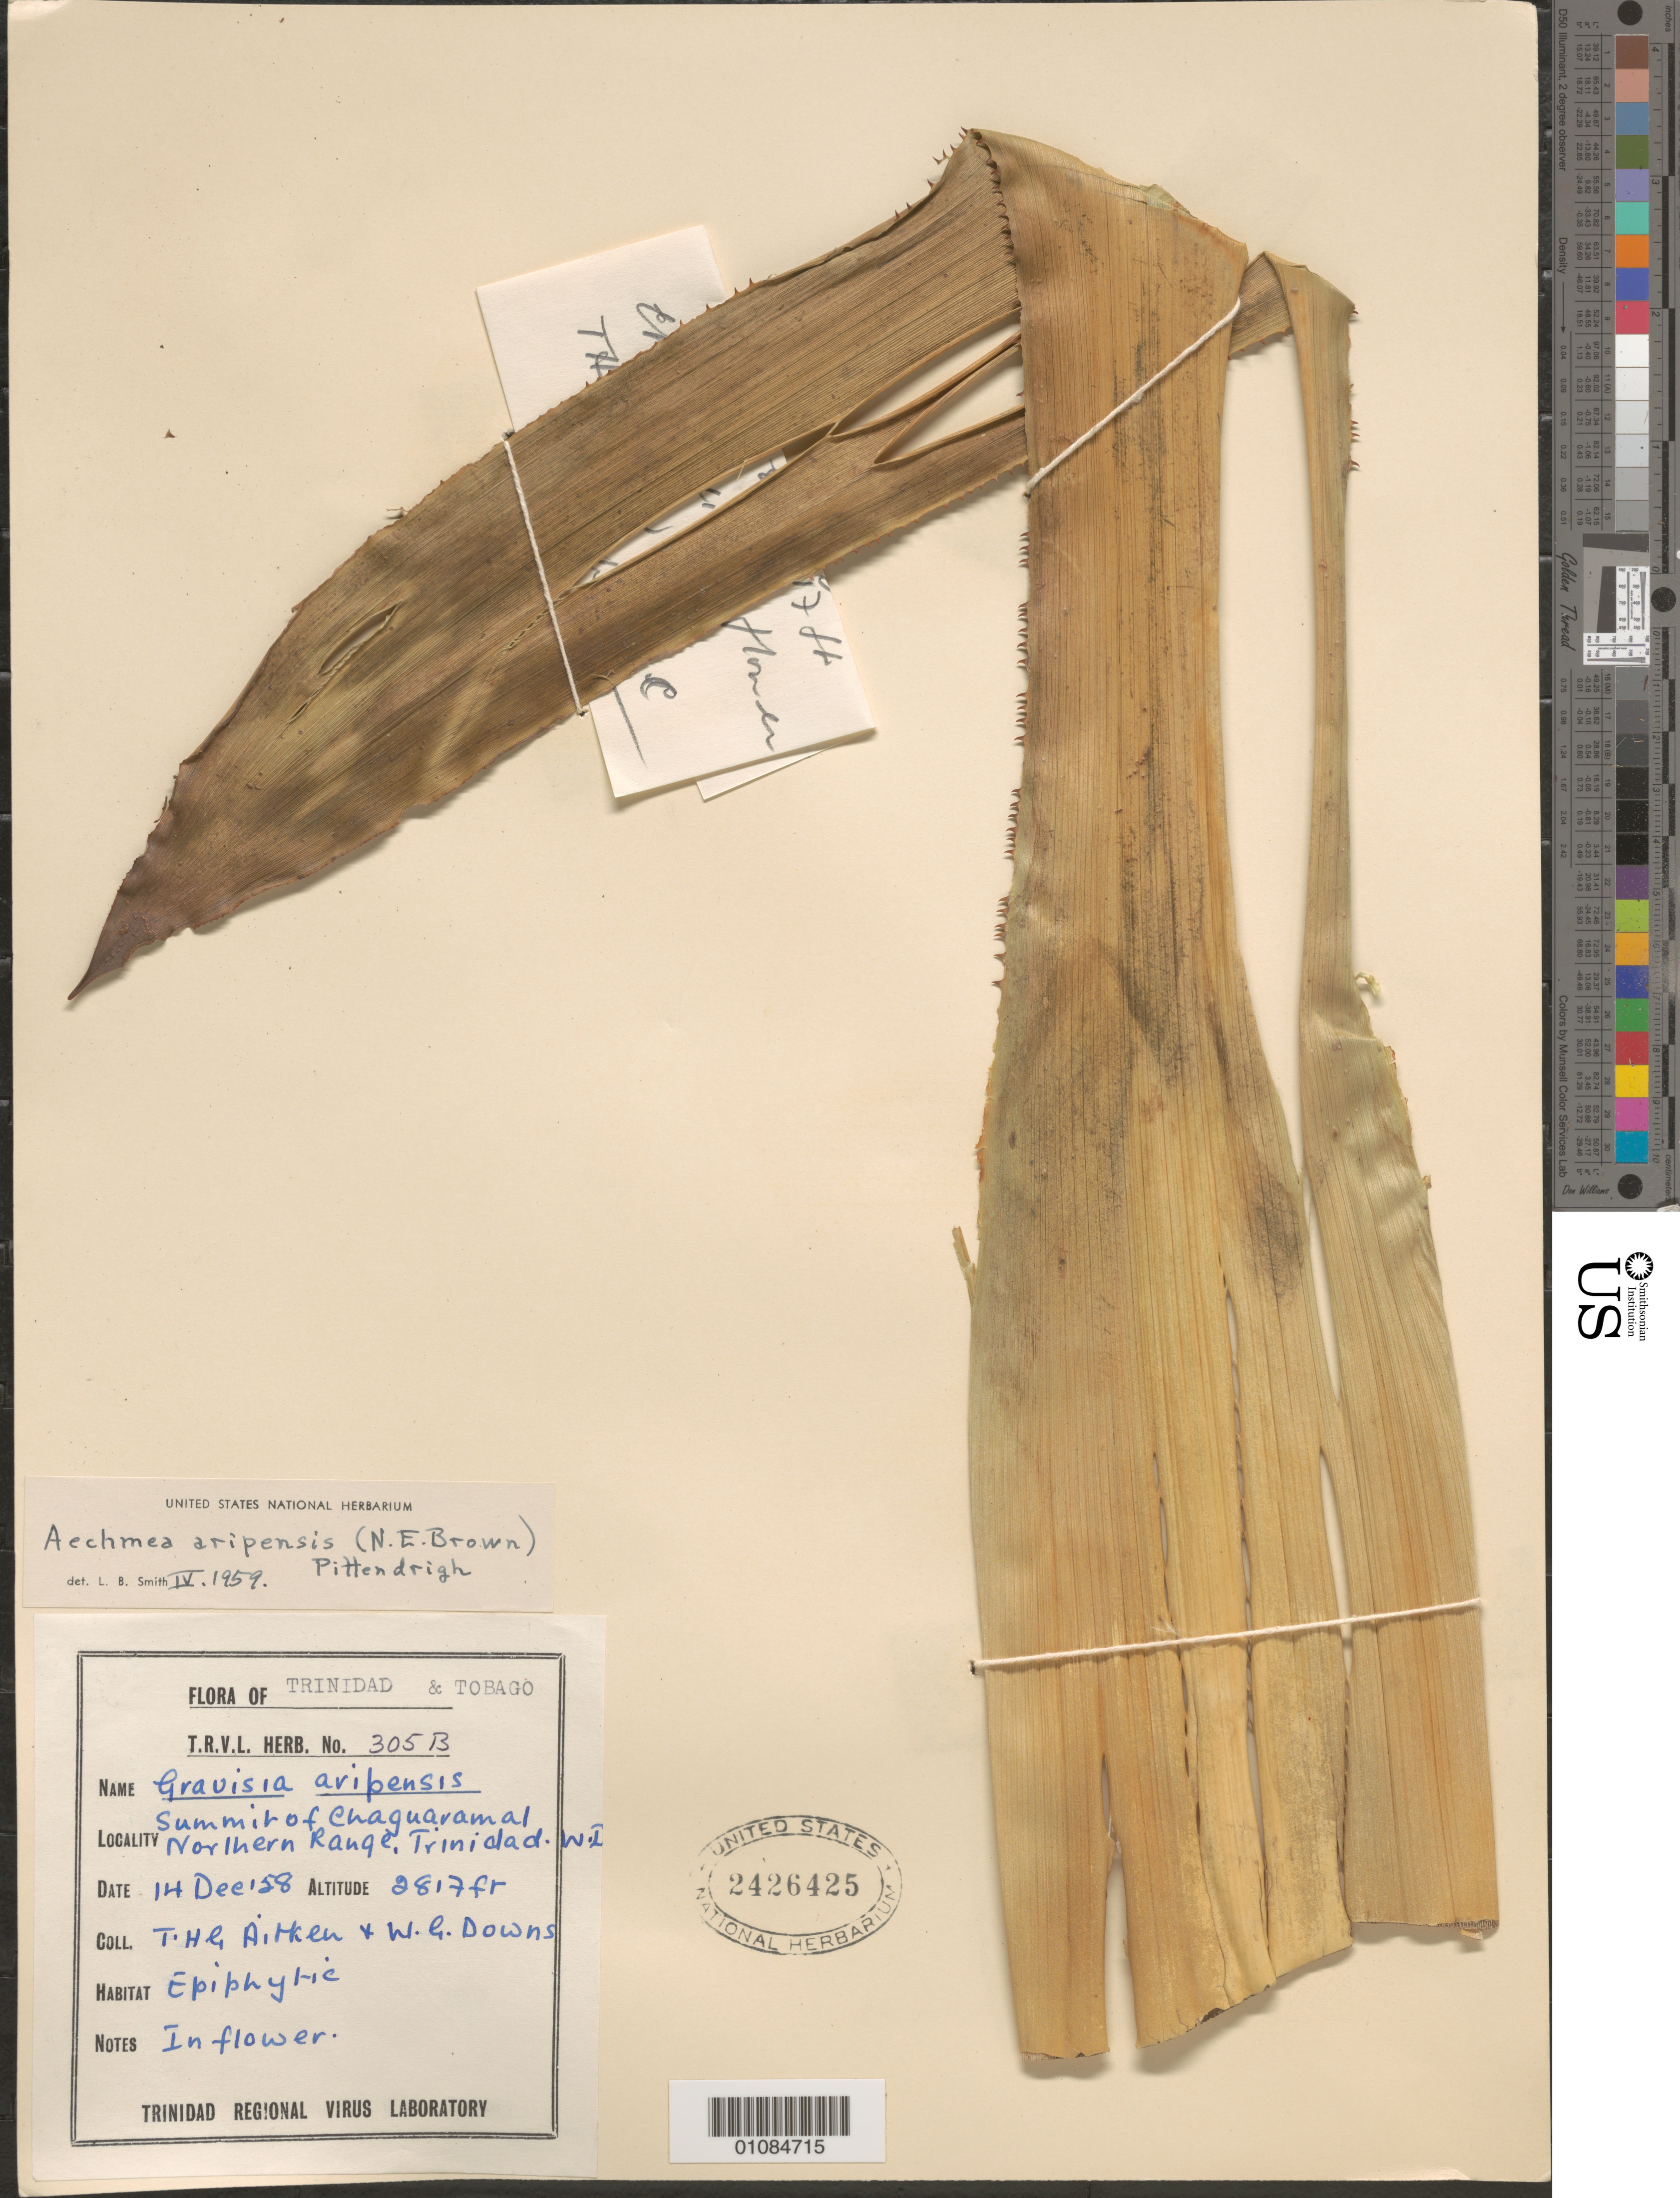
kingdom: Plantae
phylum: Tracheophyta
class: Liliopsida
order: Poales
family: Bromeliaceae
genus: Aechmea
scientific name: Aechmea aripensis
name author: (N.E. Br.) Pittendr.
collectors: T. Aitken & W. G. Downs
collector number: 305B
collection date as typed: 14 Dec 1958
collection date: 1958-12-14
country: Trinidad and Tobago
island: Trinidad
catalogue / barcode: US 2426425